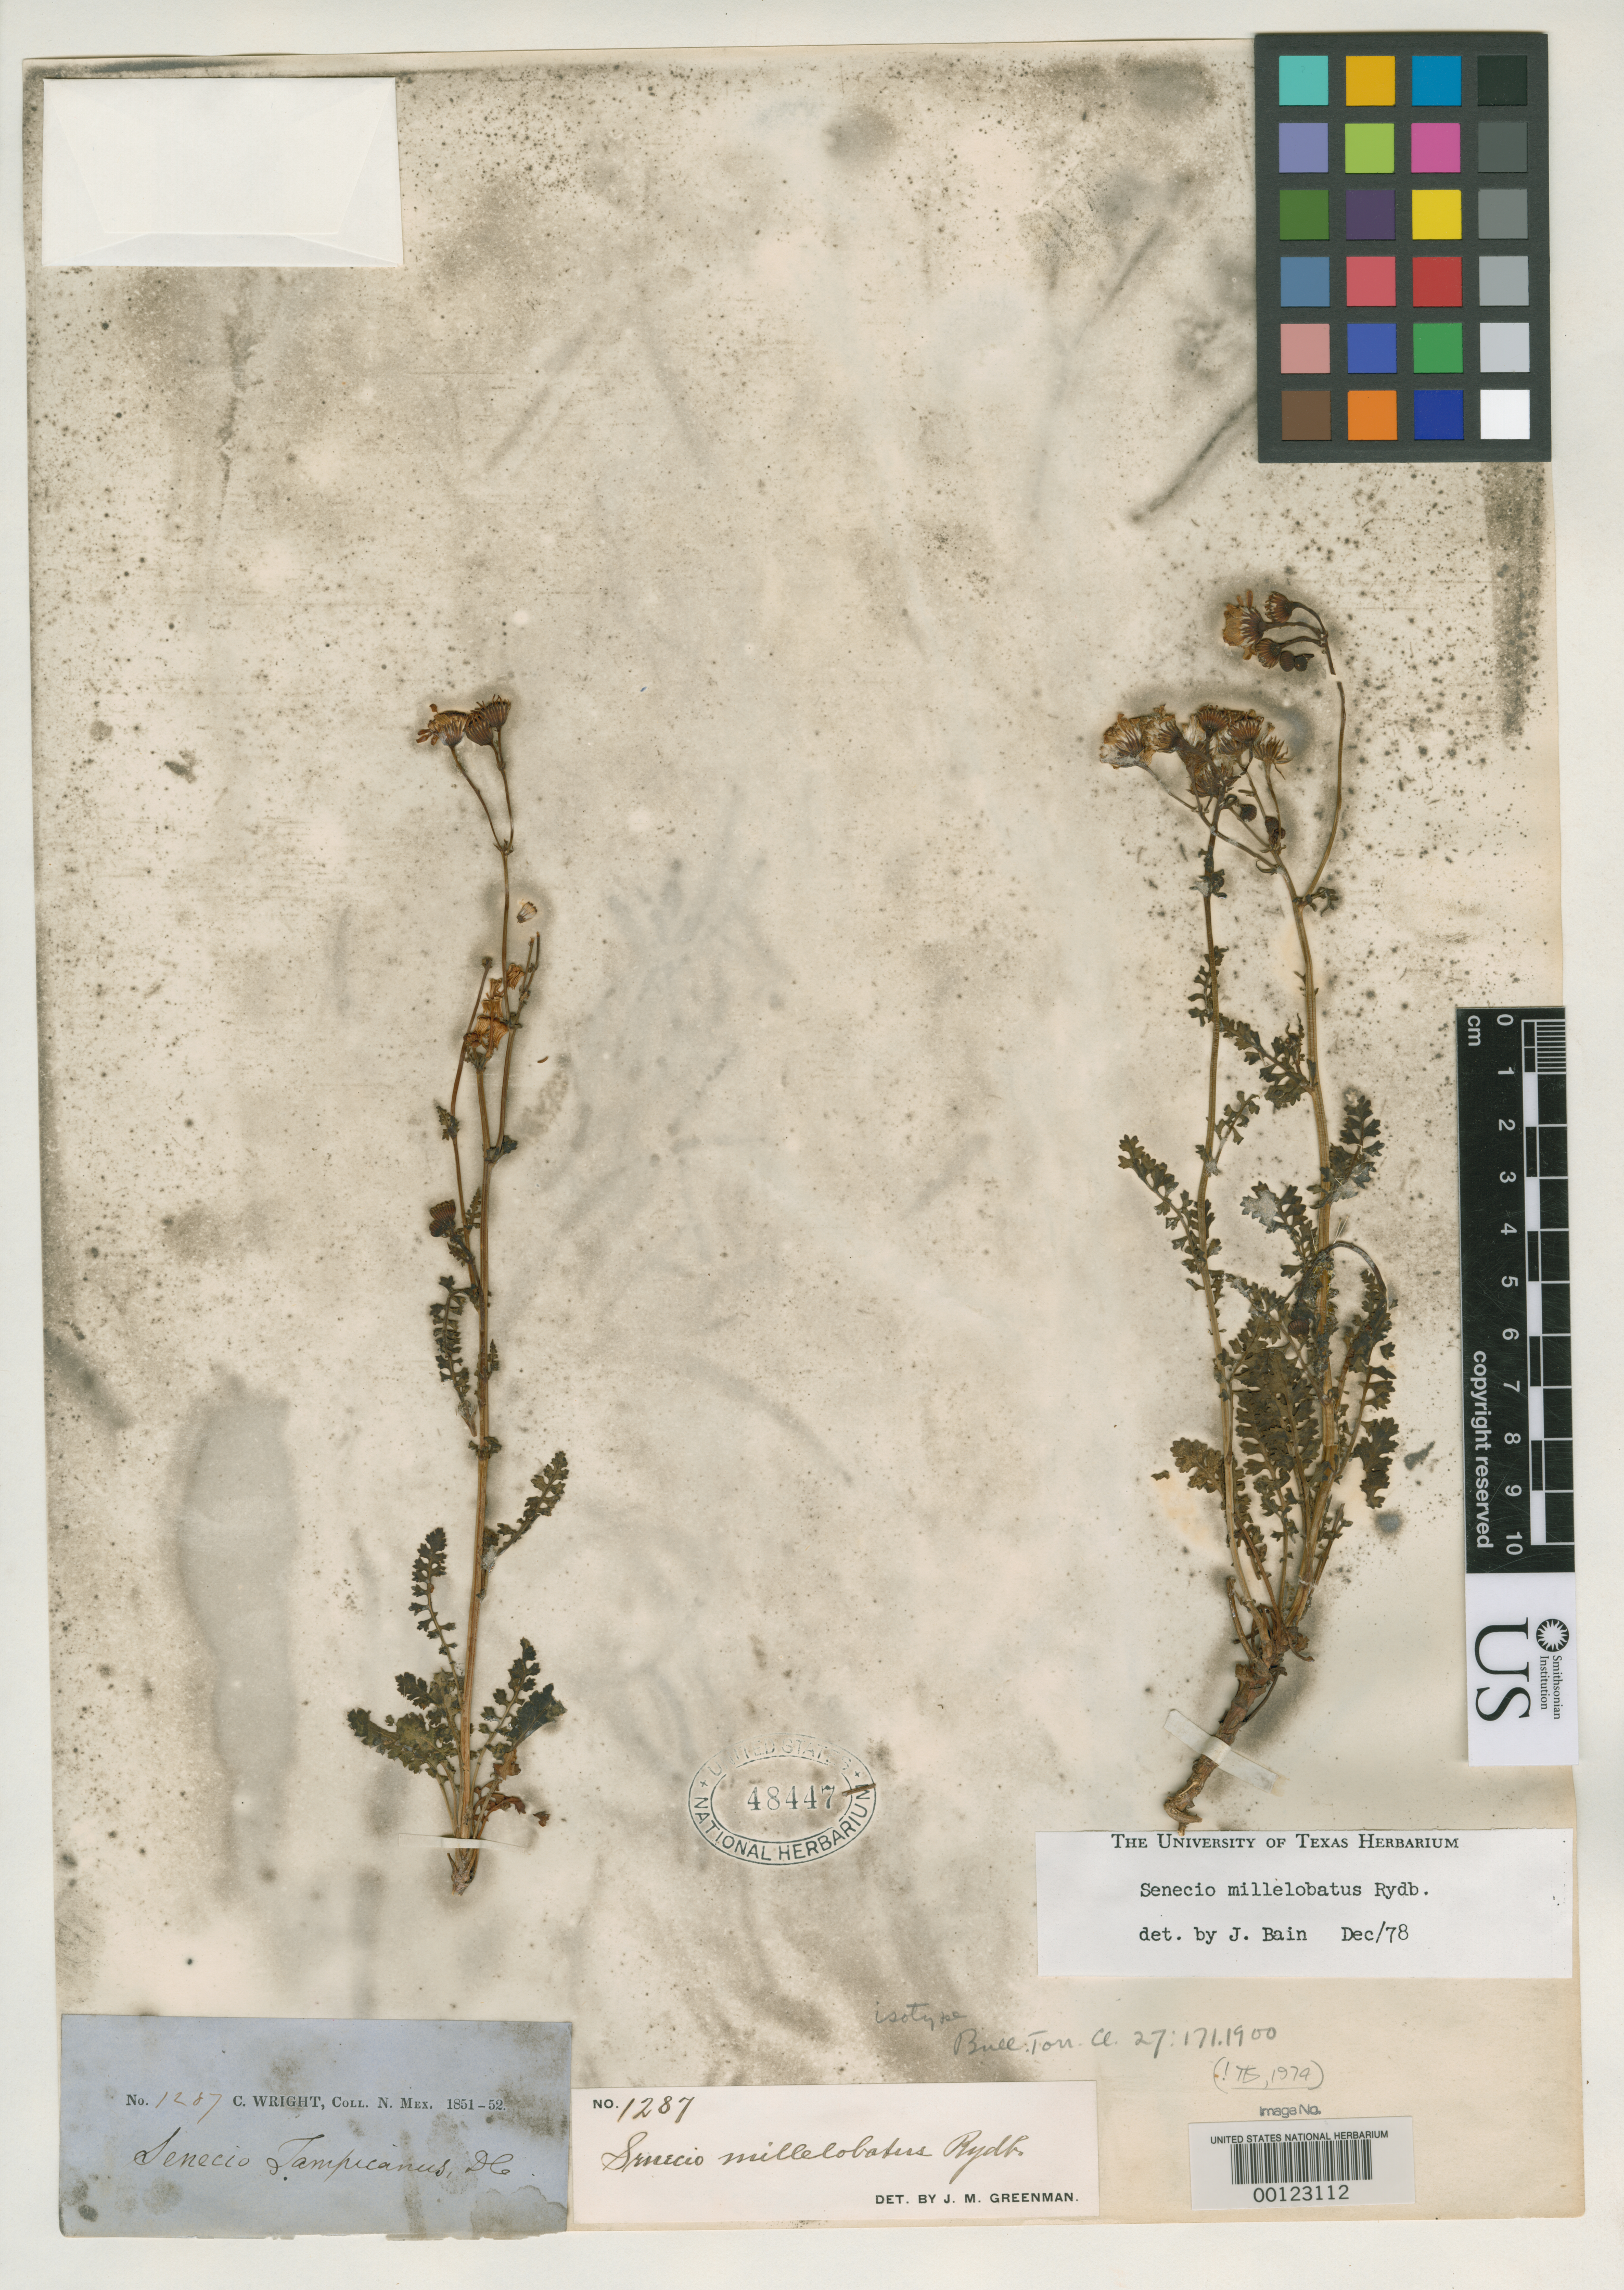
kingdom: Plantae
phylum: Tracheophyta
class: Magnoliopsida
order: Asterales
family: Asteraceae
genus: Senecio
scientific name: Senecio millelobatus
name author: Rydb.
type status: Isotype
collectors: C. Wright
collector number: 1287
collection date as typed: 1851 to -- --- 1852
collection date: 1851/1852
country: United States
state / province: New Mexico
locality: Limpia.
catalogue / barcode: US 48447